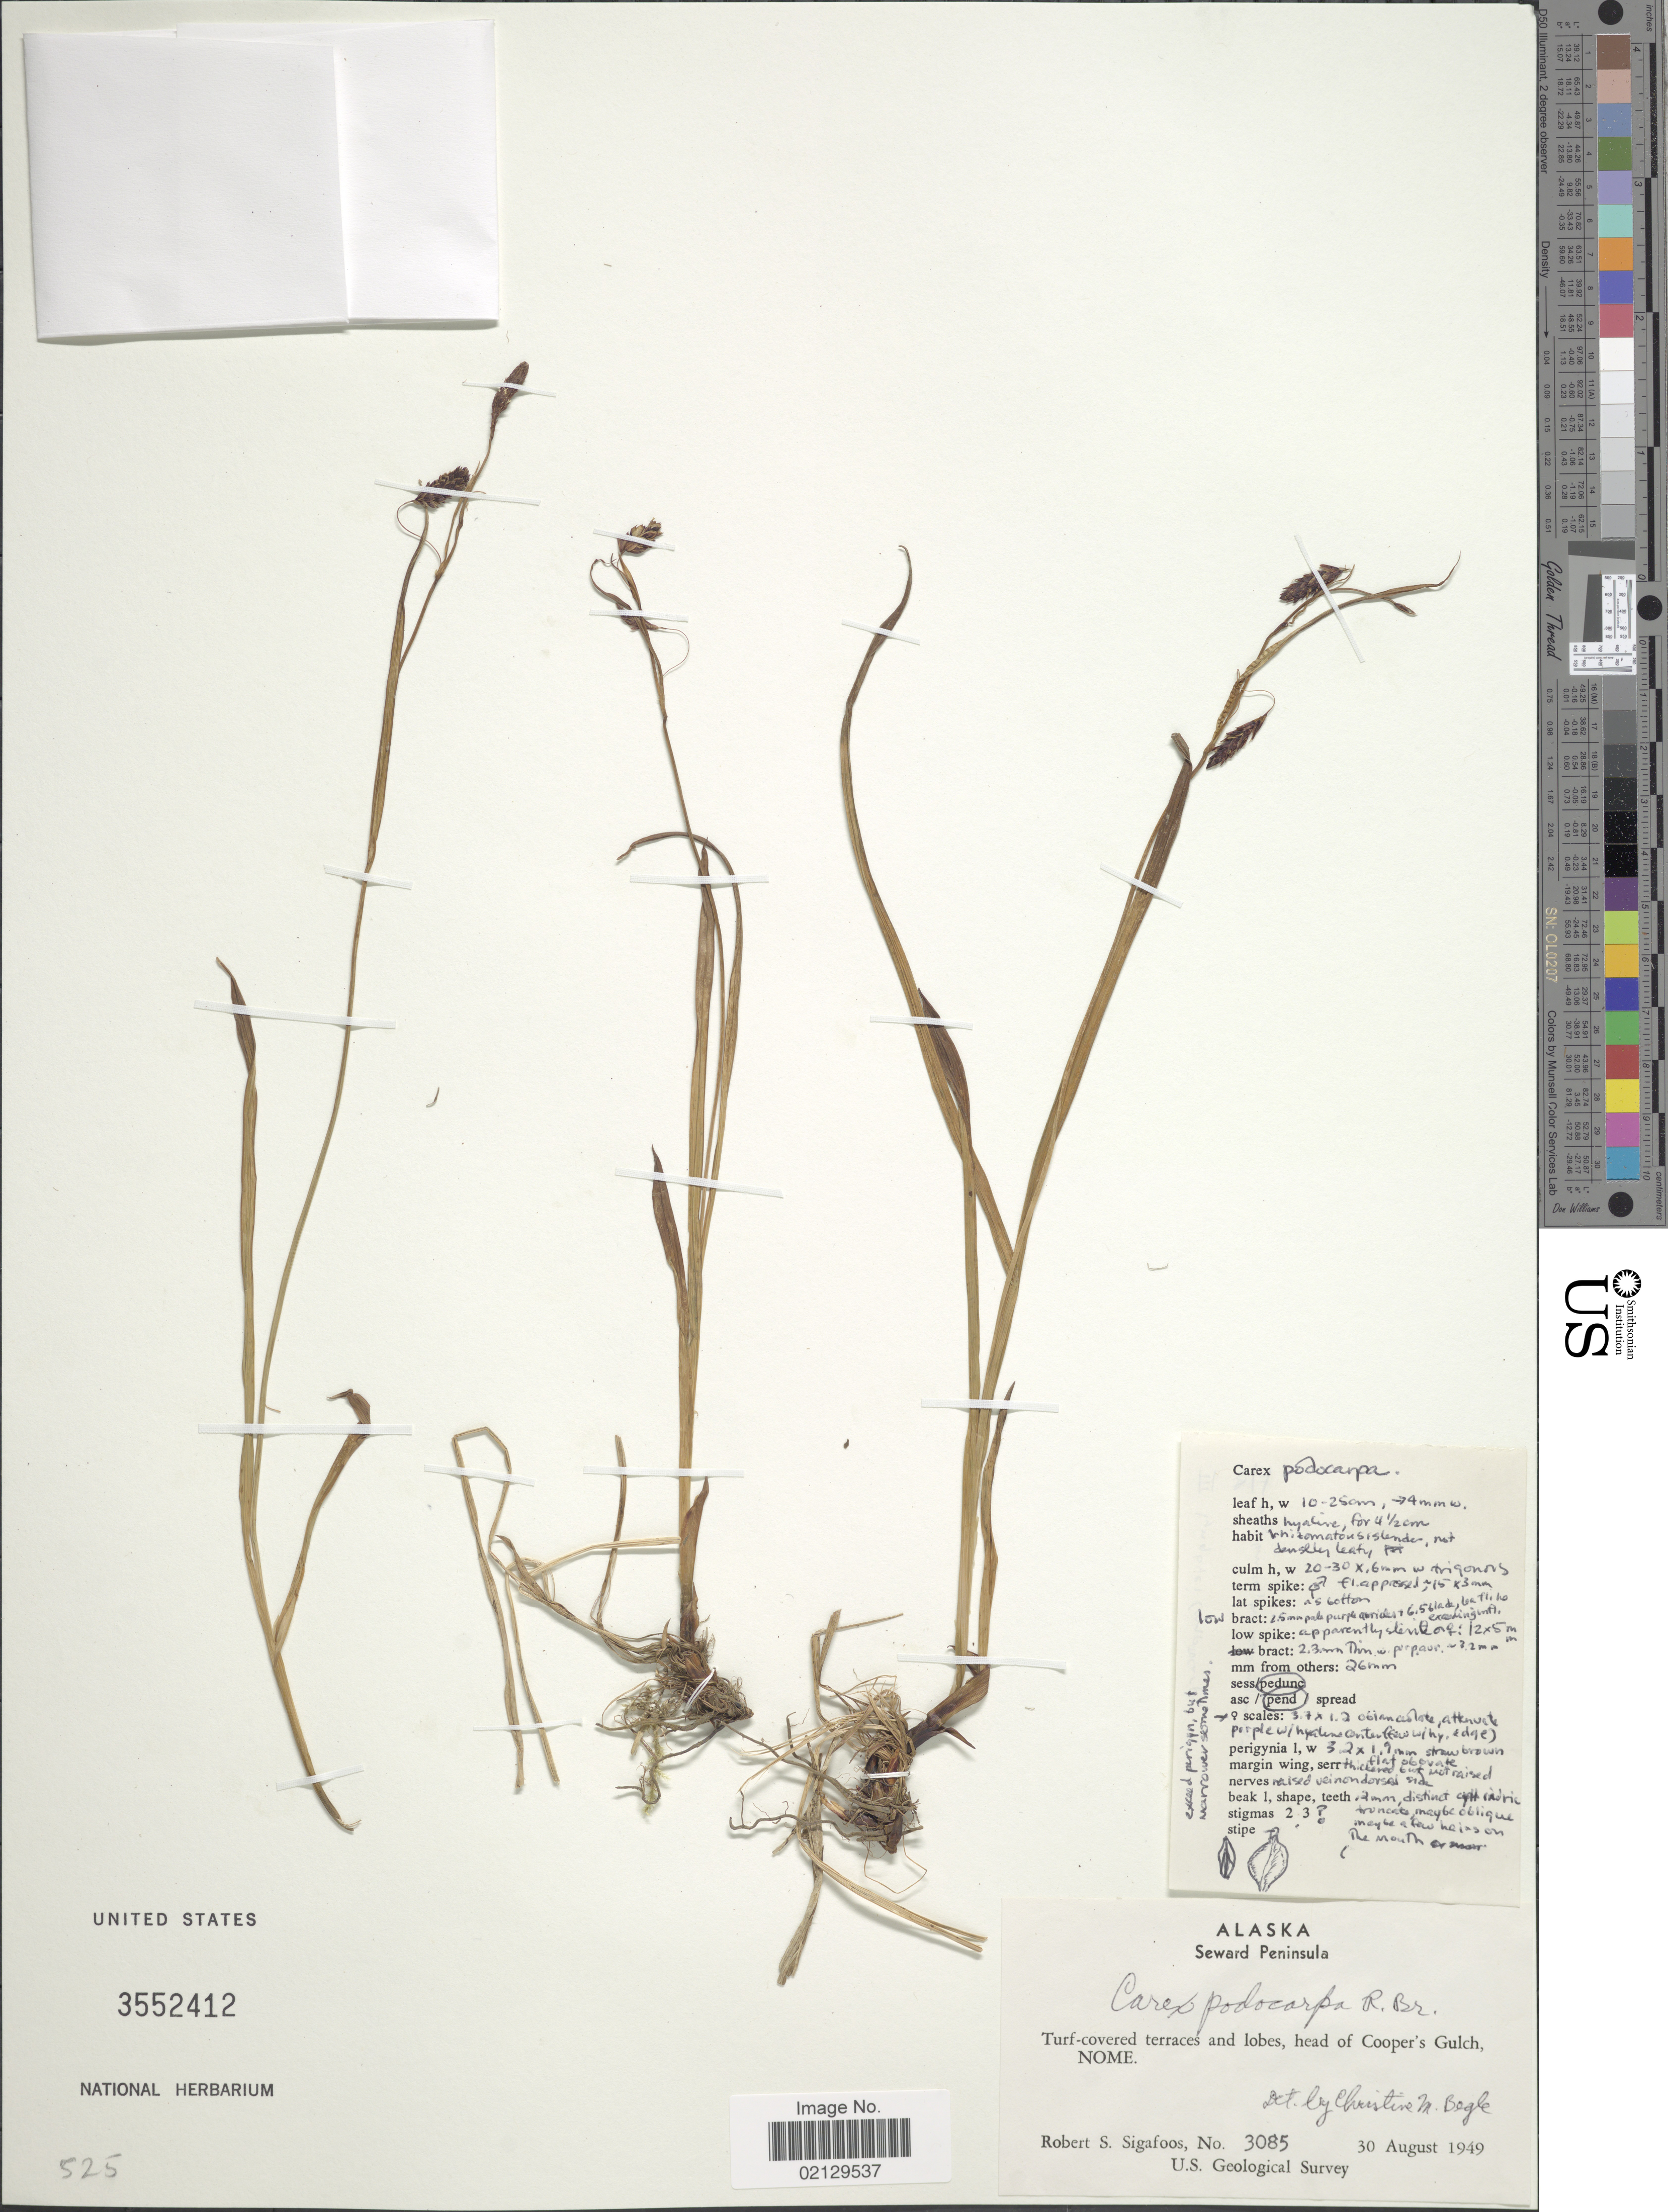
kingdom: Plantae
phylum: Tracheophyta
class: Liliopsida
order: Poales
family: Cyperaceae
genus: Carex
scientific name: Carex podocarpa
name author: R. Br.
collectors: R. Sigafoos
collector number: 3085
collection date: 1949-08-30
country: United States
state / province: Alaska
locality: Seward Peninsula, Turf-covered terraces and lobes, head of Cooper's Gulch, Nome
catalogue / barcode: US 3552412